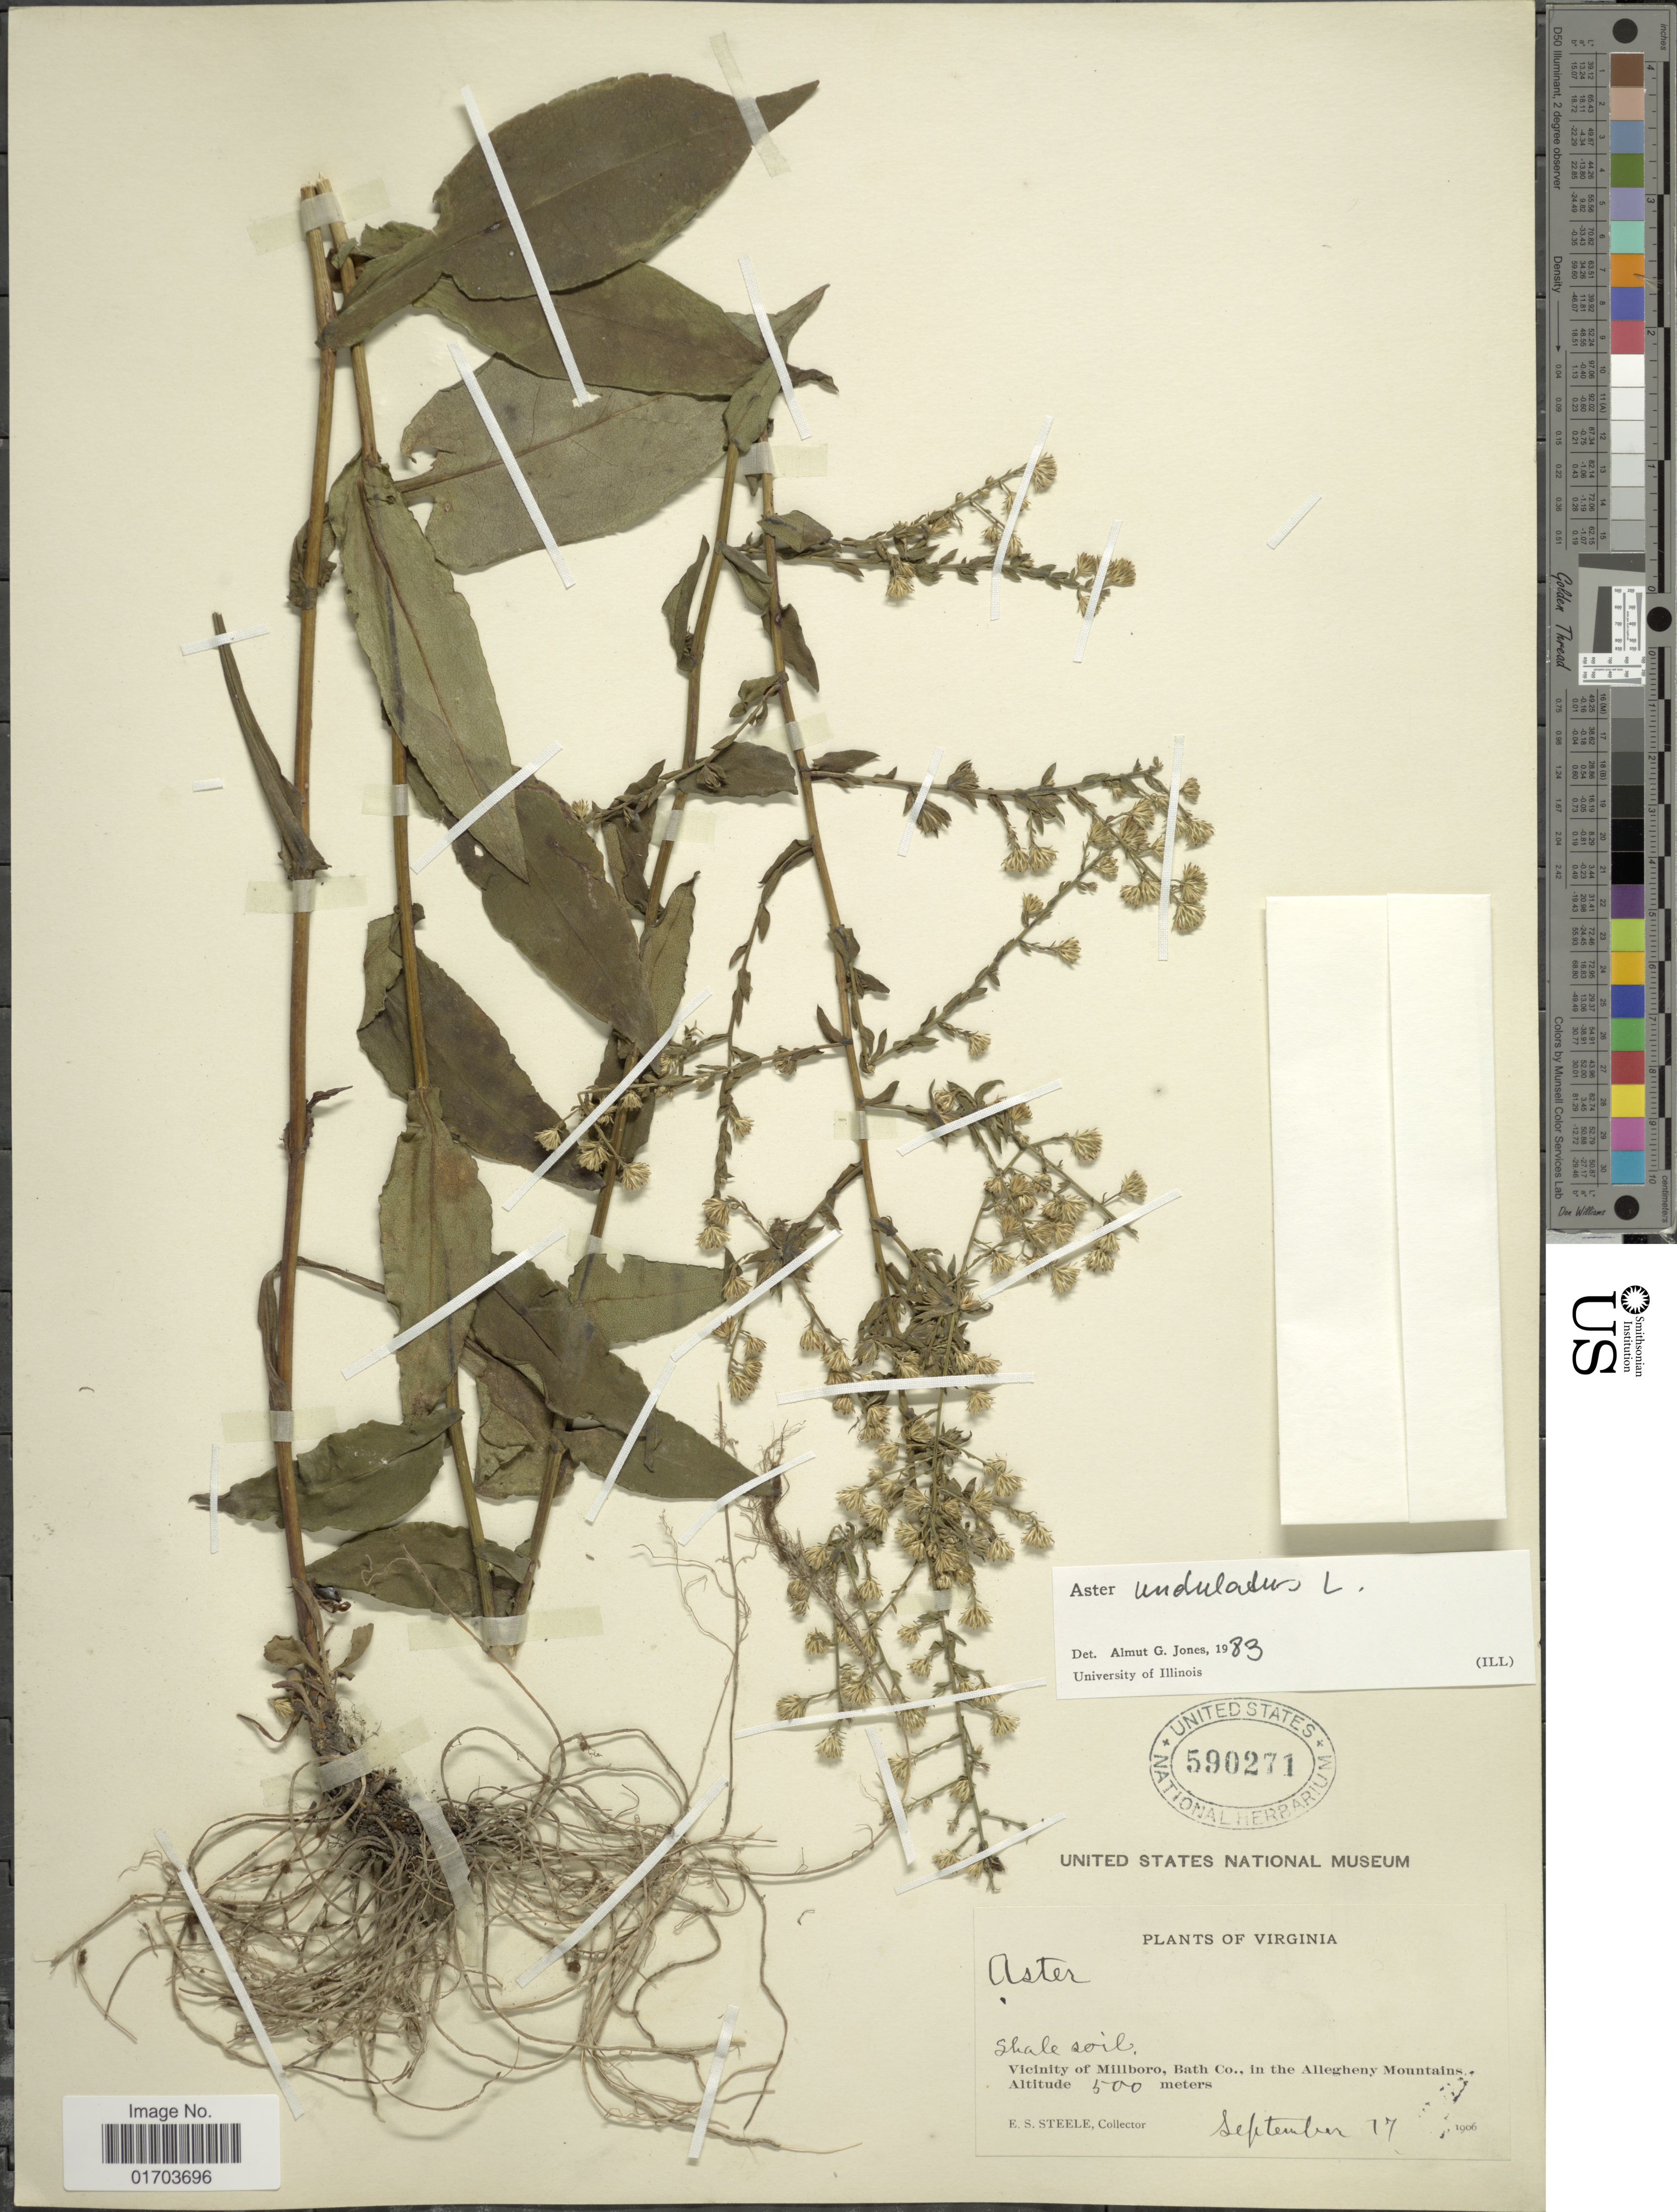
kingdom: Plantae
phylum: Tracheophyta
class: Magnoliopsida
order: Asterales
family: Asteraceae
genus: Symphyotrichum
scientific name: Symphyotrichum undulatum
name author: (L.) G.L. Nesom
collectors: E. Steele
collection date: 1906-09-17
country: United States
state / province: Virginia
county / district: Bath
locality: Virginia. Vicinity of Millboro, Bath Co., in the Allegheny Mountains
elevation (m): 500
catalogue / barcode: US 590271